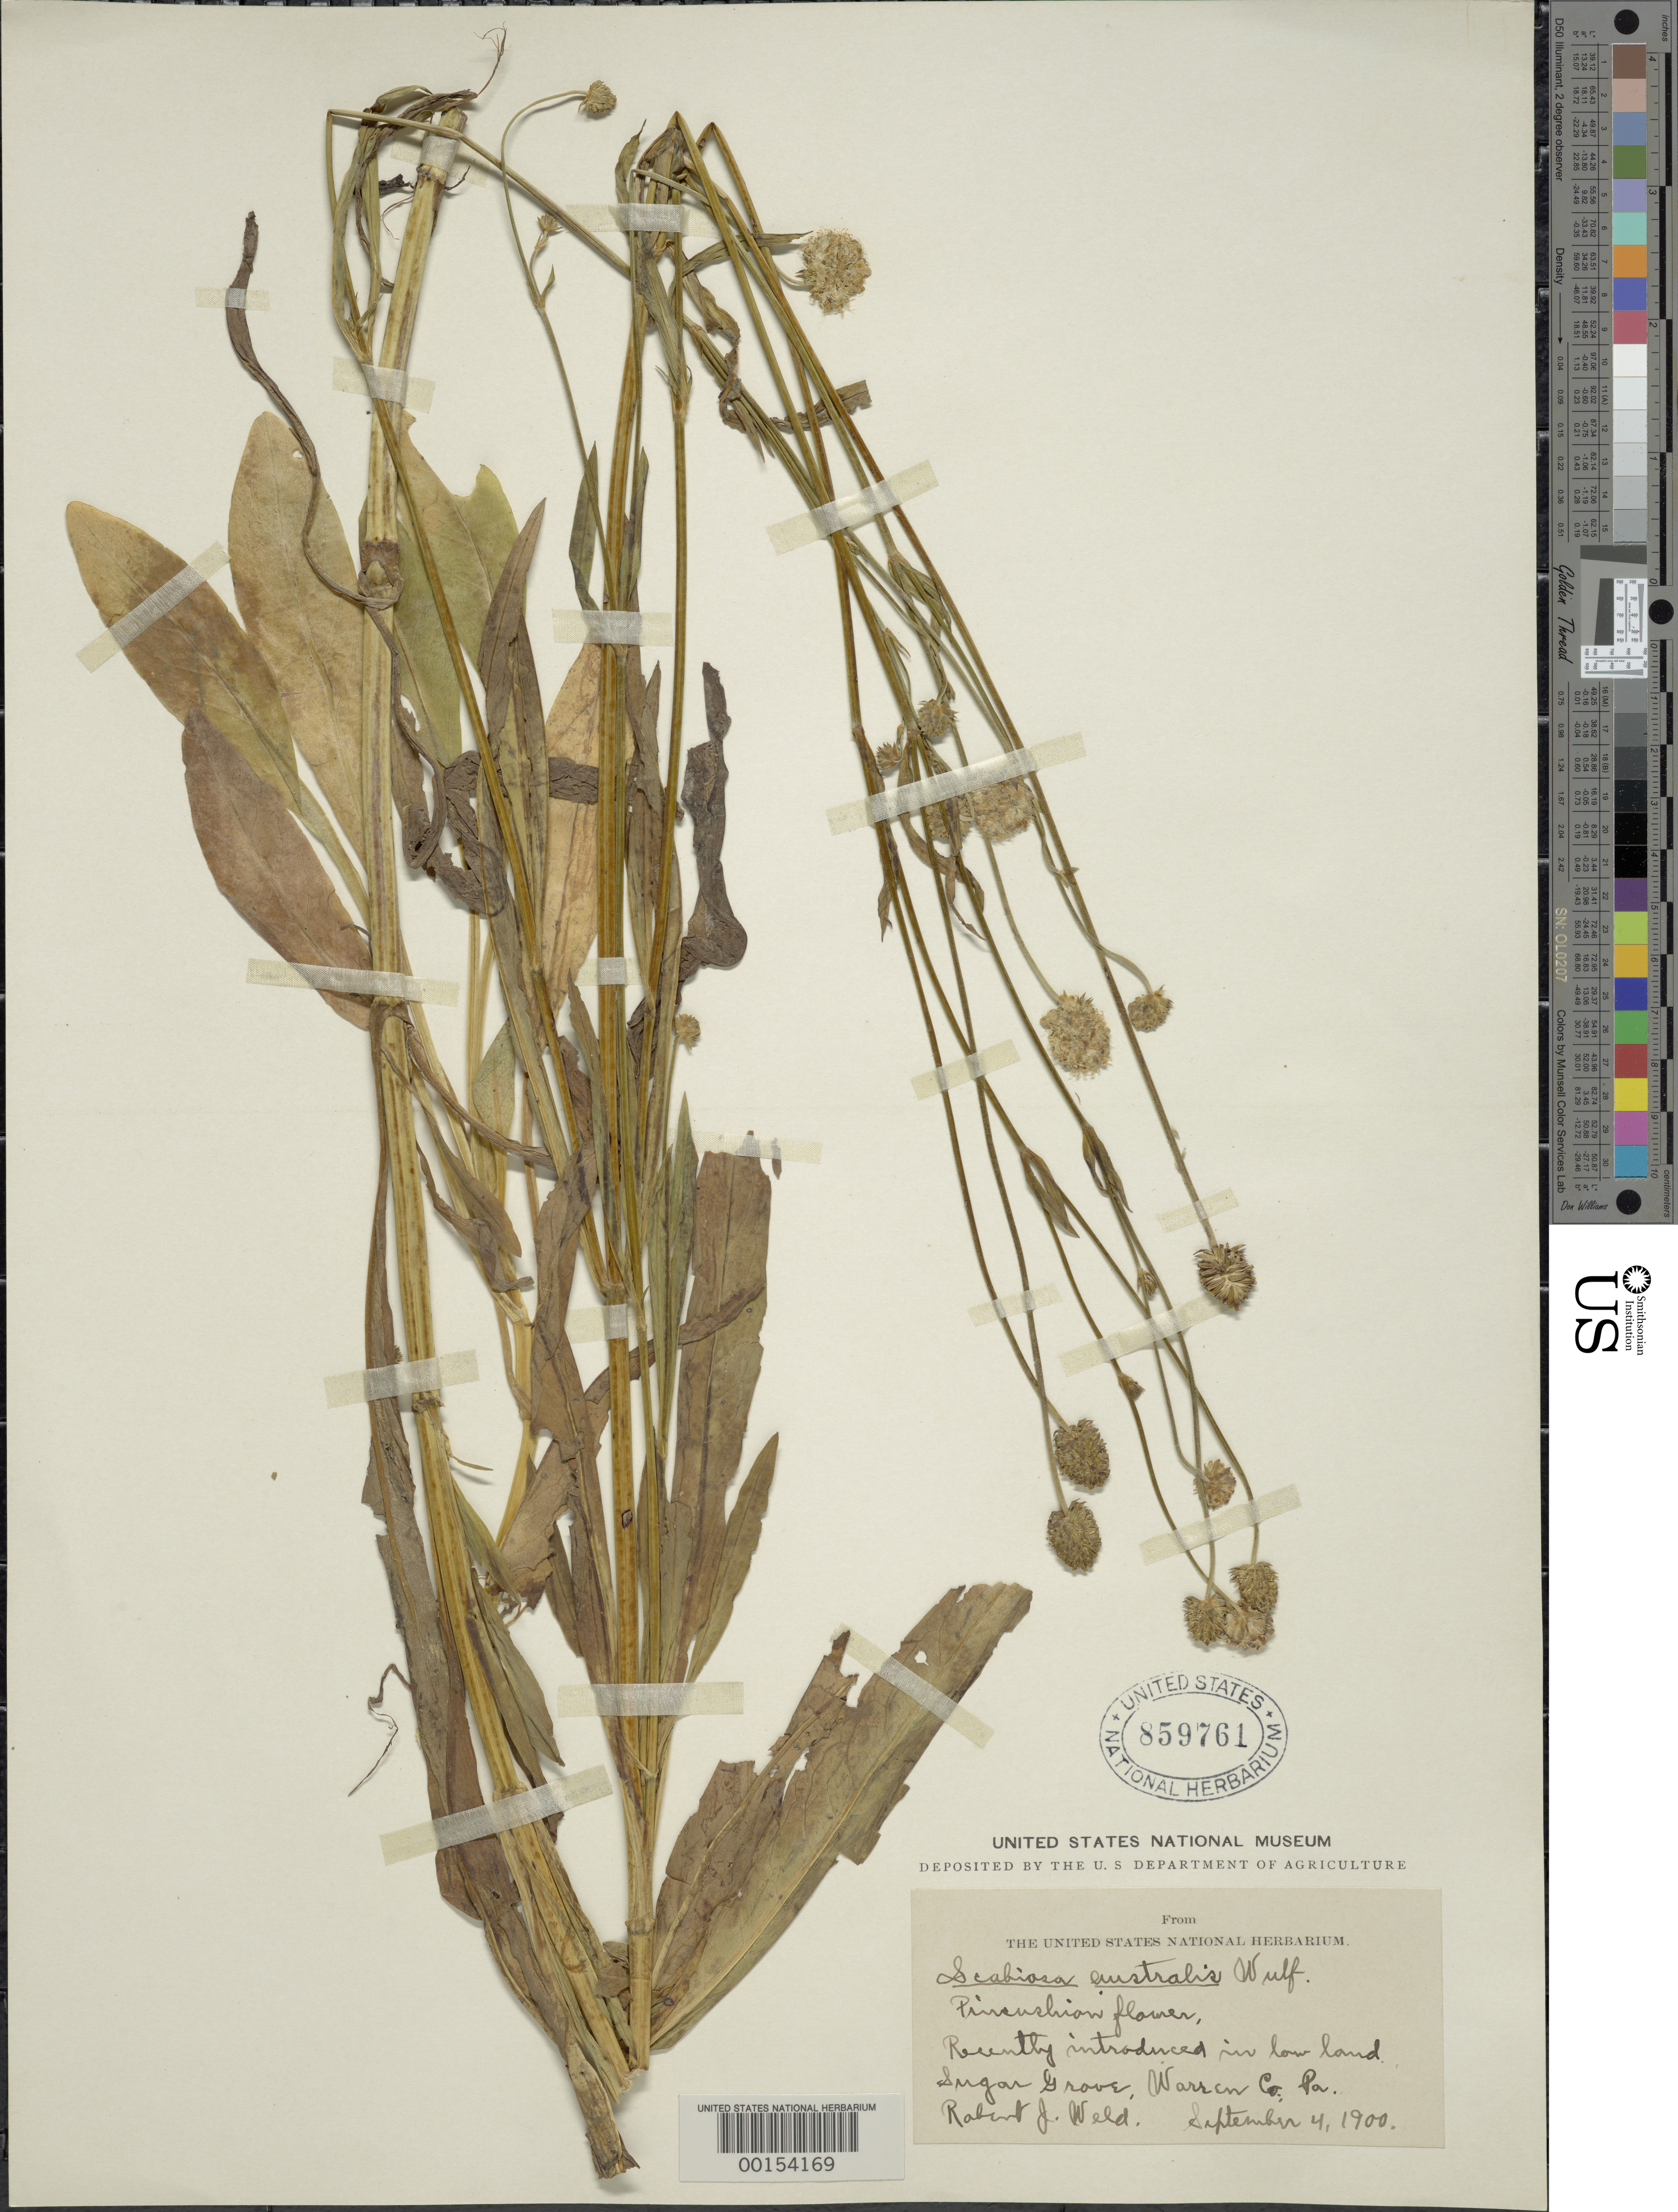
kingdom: Plantae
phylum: Tracheophyta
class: Magnoliopsida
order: Dipsacales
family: Caprifoliaceae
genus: Scabiosa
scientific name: Scabiosa australis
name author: Wulfen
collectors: R. Weld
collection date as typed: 04 Sep 1900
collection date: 1900-09-04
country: United States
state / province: Pennsylvania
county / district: Warren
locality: Sugar Grove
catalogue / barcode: US 859761